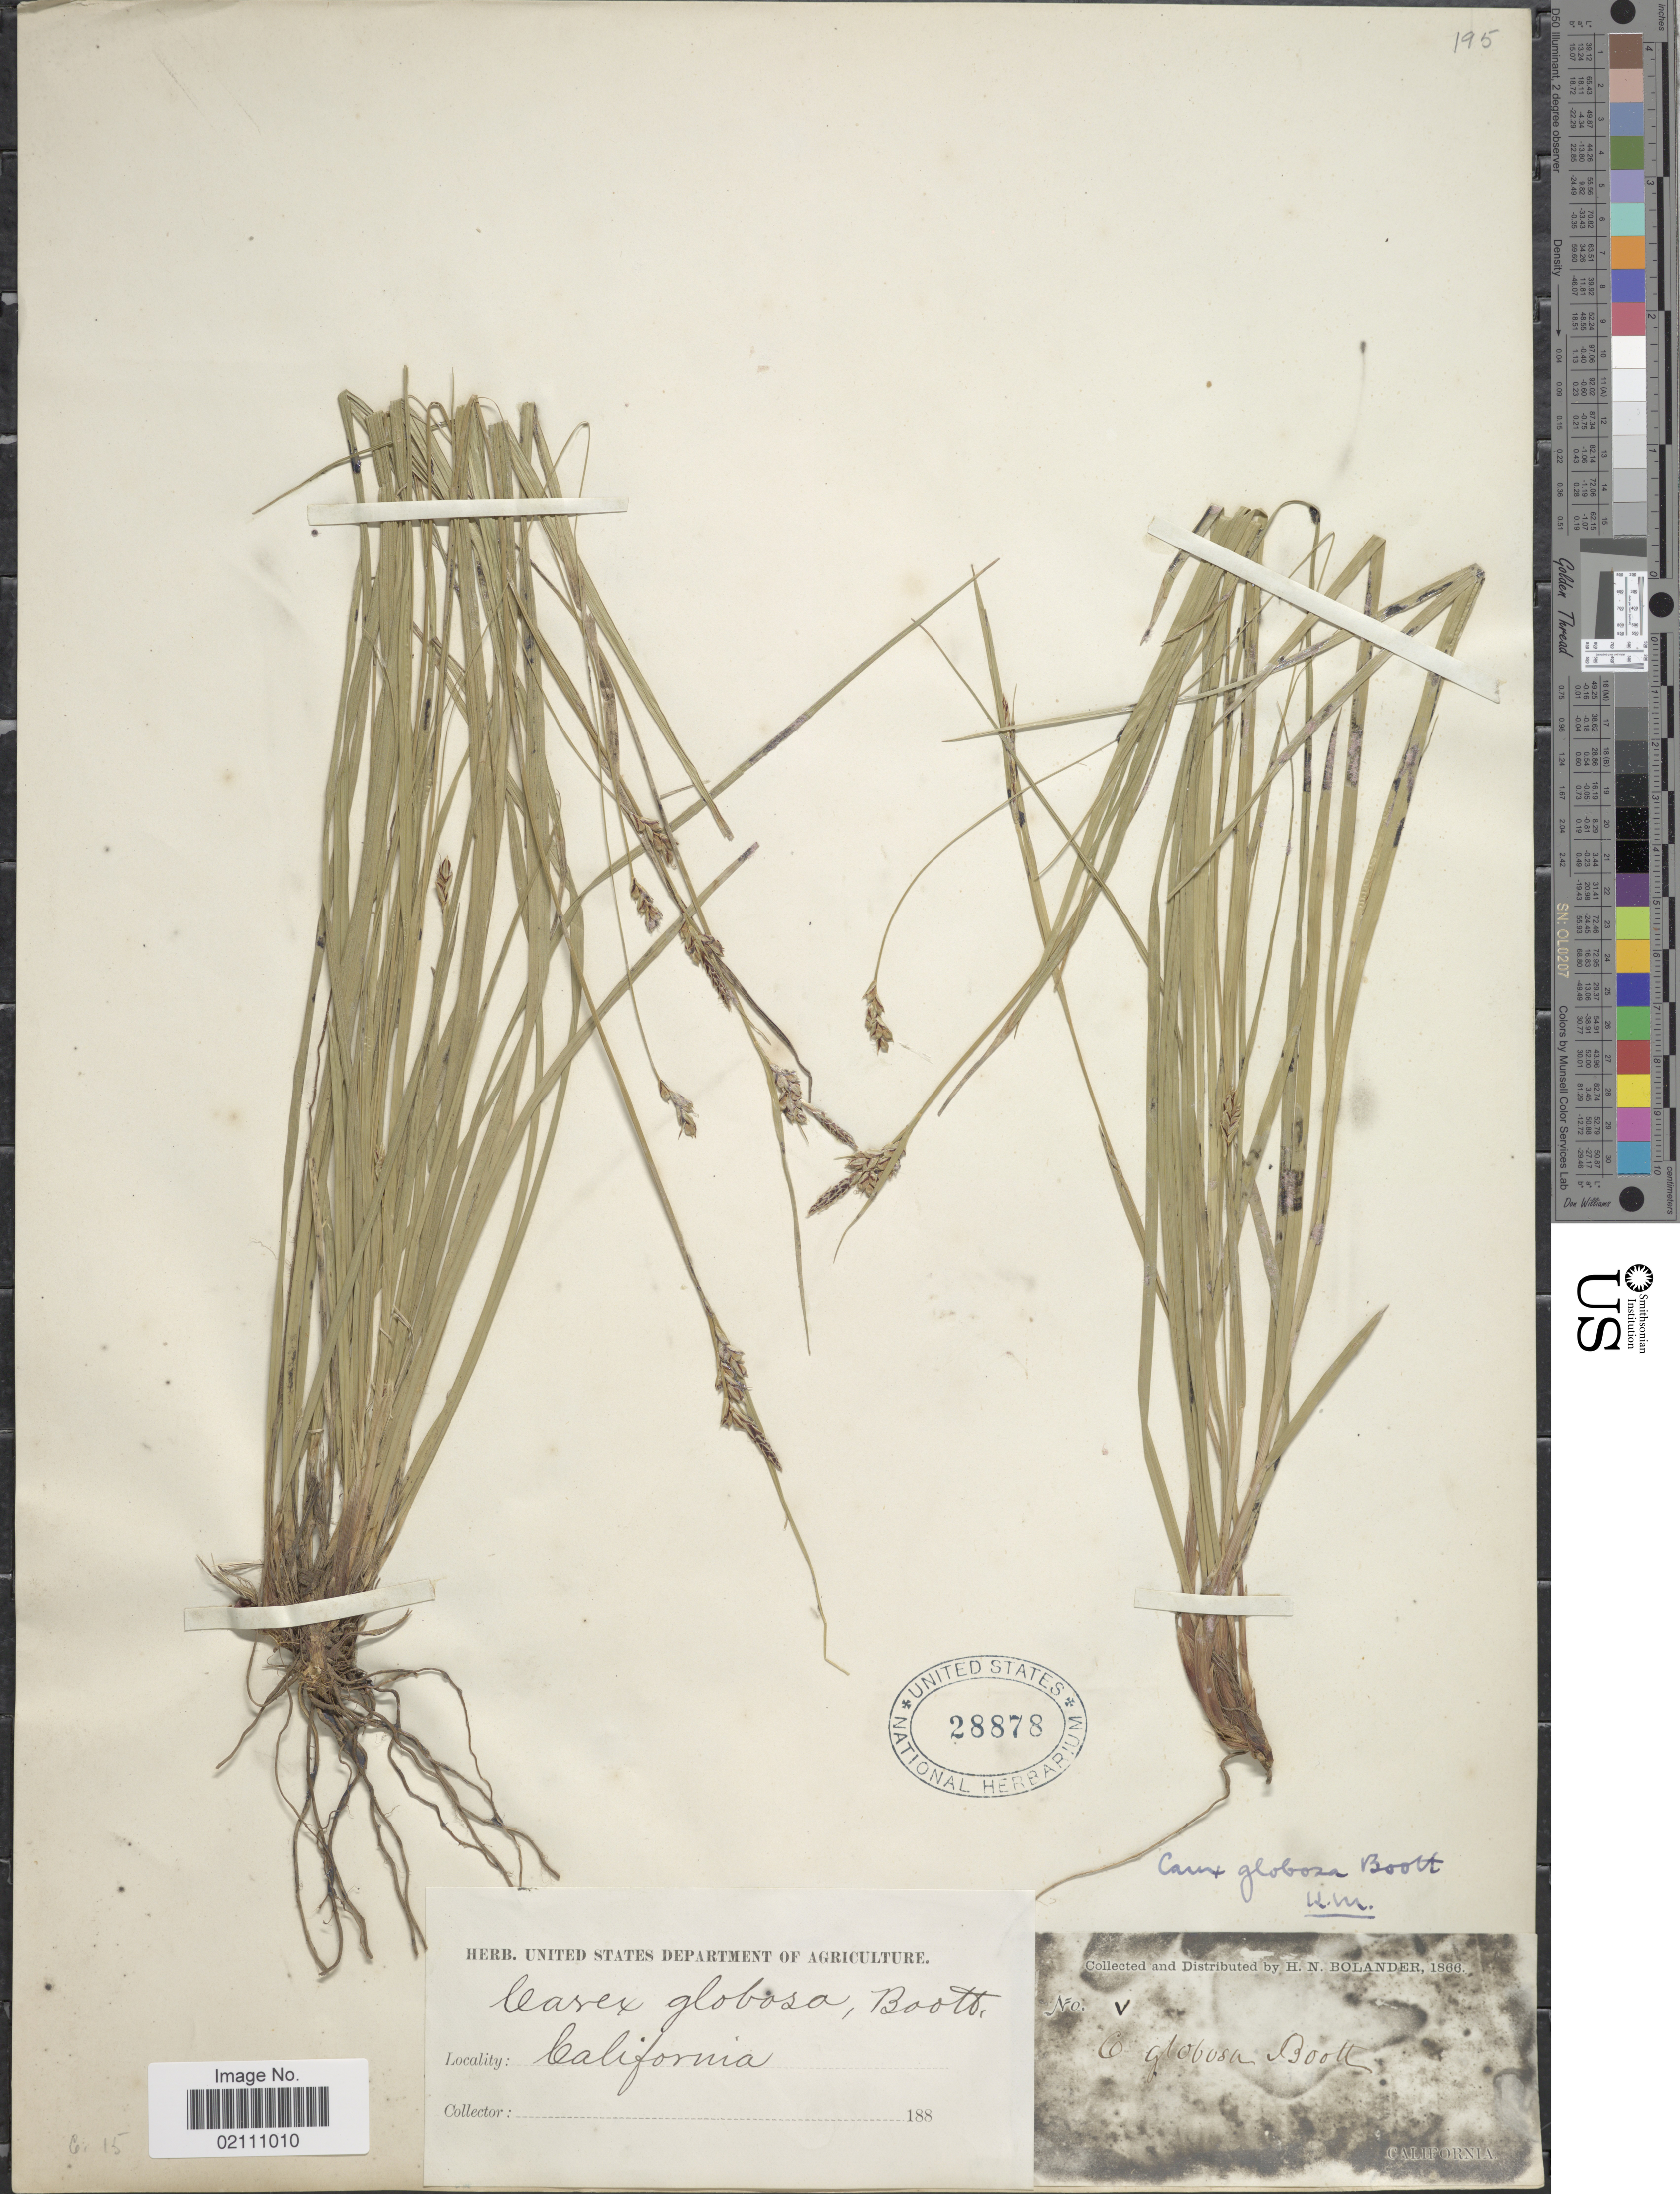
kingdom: Plantae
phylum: Tracheophyta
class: Liliopsida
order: Poales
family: Cyperaceae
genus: Carex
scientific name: Carex globosa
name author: Boott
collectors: H. Bolander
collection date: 1866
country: United States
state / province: California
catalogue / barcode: US 28878